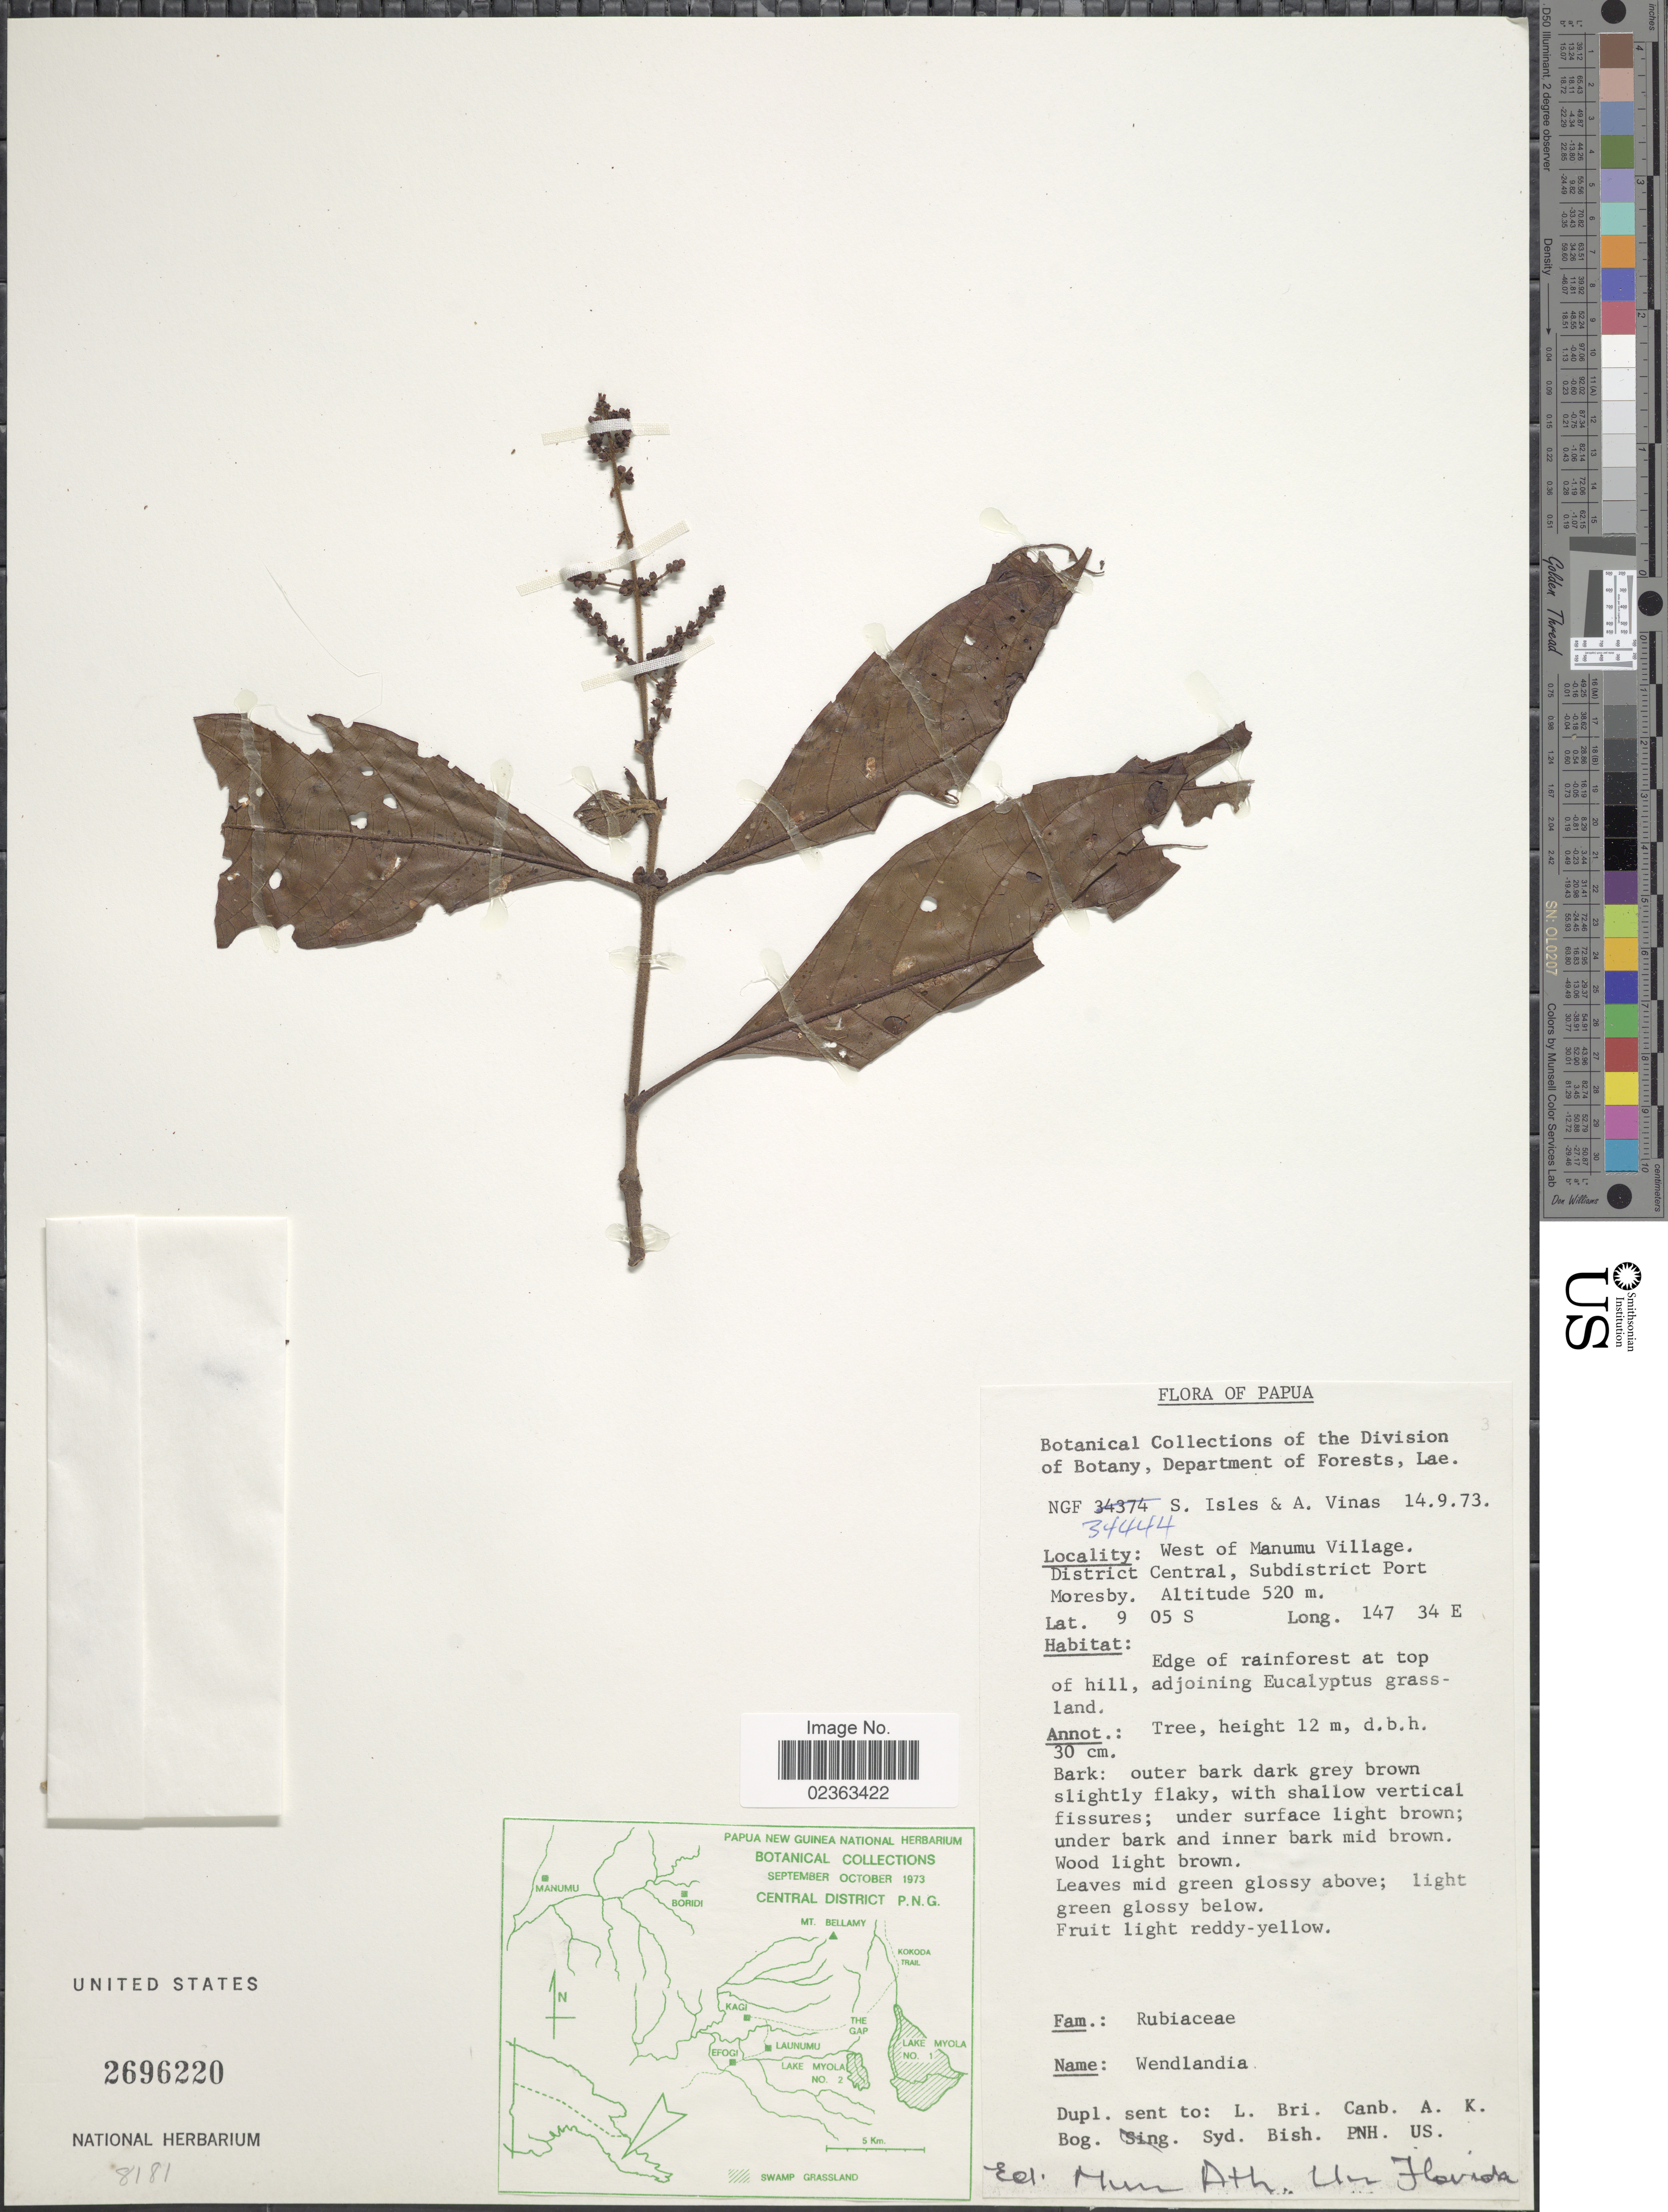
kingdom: Plantae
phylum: Tracheophyta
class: Magnoliopsida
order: Gentianales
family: Rubiaceae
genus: Wendlandia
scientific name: Wendlandia sp.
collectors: S. Isles & A. Vinas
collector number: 34444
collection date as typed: Transcribed d/m/y: 14/9/73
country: Papua New Guinea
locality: West of manumu Village, District Central, Subdistrict Port Moresby, edge of rainforest at top of hill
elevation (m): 520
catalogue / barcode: US 2696220